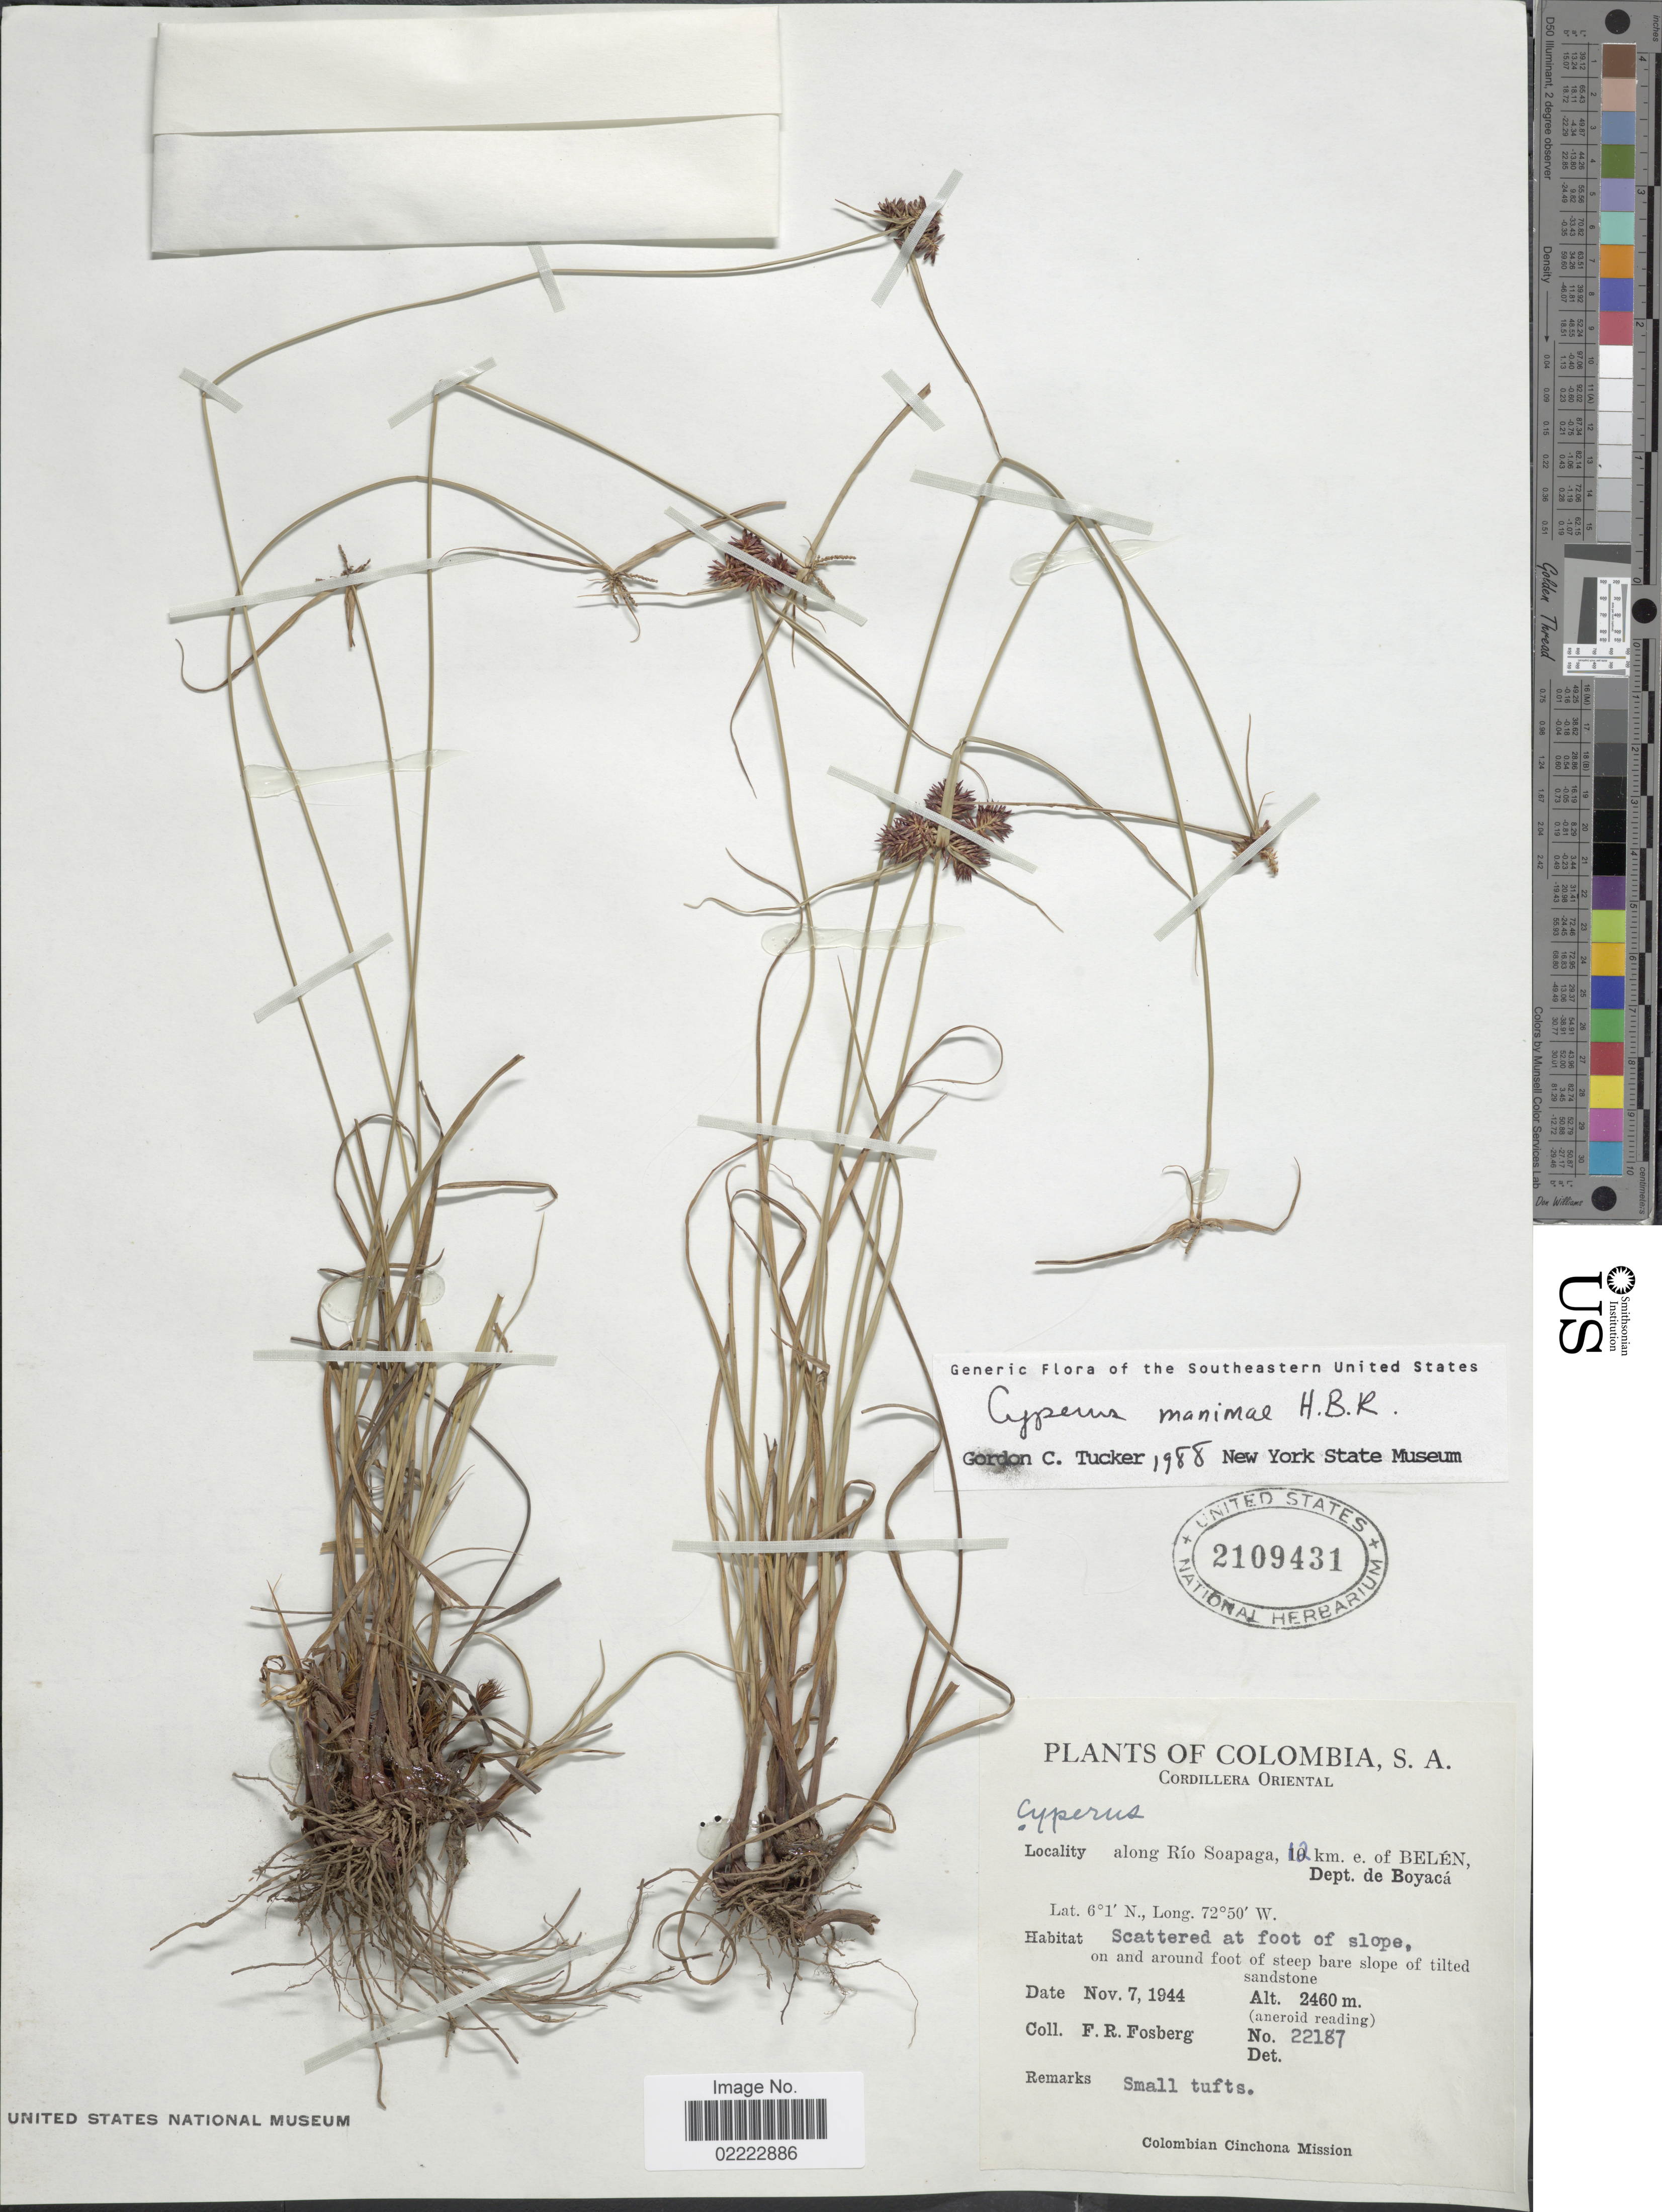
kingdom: Plantae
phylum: Tracheophyta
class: Liliopsida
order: Poales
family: Cyperaceae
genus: Cyperus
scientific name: Cyperus manimae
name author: Kunth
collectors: F. R. Fosberg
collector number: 22187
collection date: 1944-11-07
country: Colombia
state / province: Boyacá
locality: Cordillera Oriental, along Rio Soapaga, 12 km e. of Belen. Dept. de Boyaca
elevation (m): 2460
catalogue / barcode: US 2109431